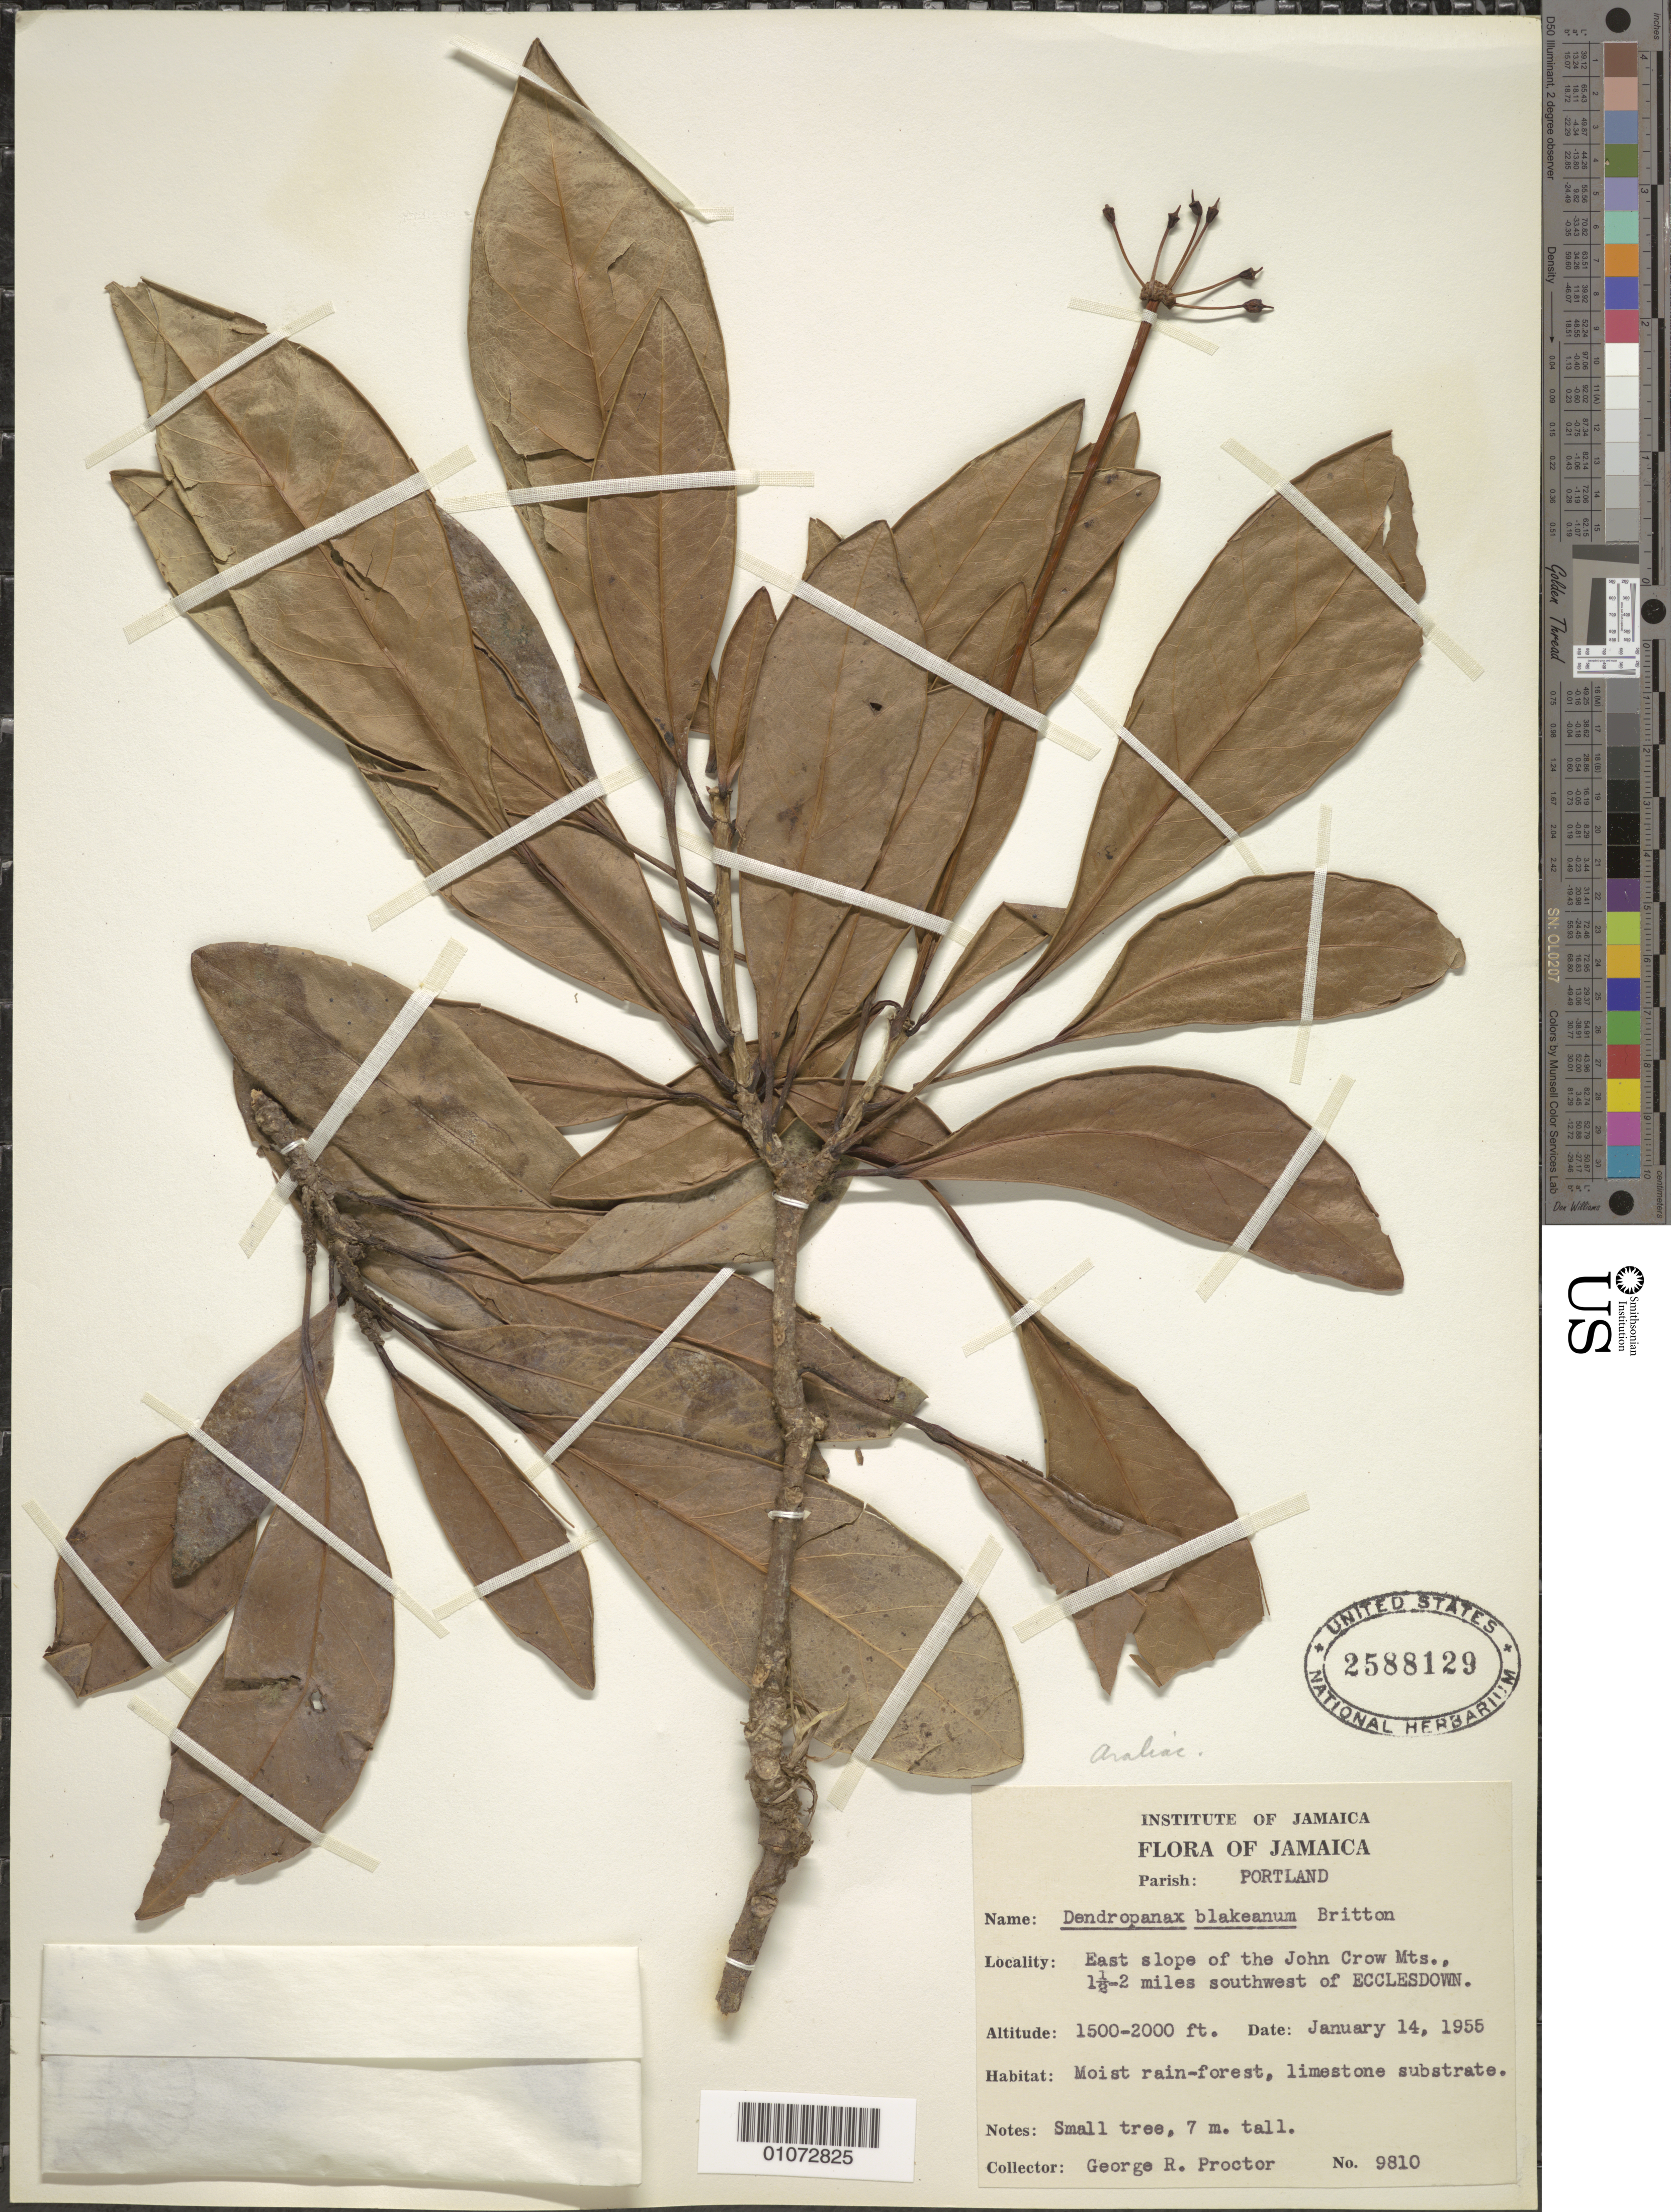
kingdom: Plantae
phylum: Tracheophyta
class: Magnoliopsida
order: Apiales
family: Araliaceae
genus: Dendropanax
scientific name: Dendropanax blakeanus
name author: Britton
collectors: G. R. Proctor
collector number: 9810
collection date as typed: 14 Jan 1955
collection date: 1955-01-14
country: Jamaica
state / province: Portland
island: Jamaica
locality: East slope of the John Crow Mountains, 1 1/2-2 miles southwest of Ecclesdown. Moist rain-forest, limestone substrate.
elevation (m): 457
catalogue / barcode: US 2588129